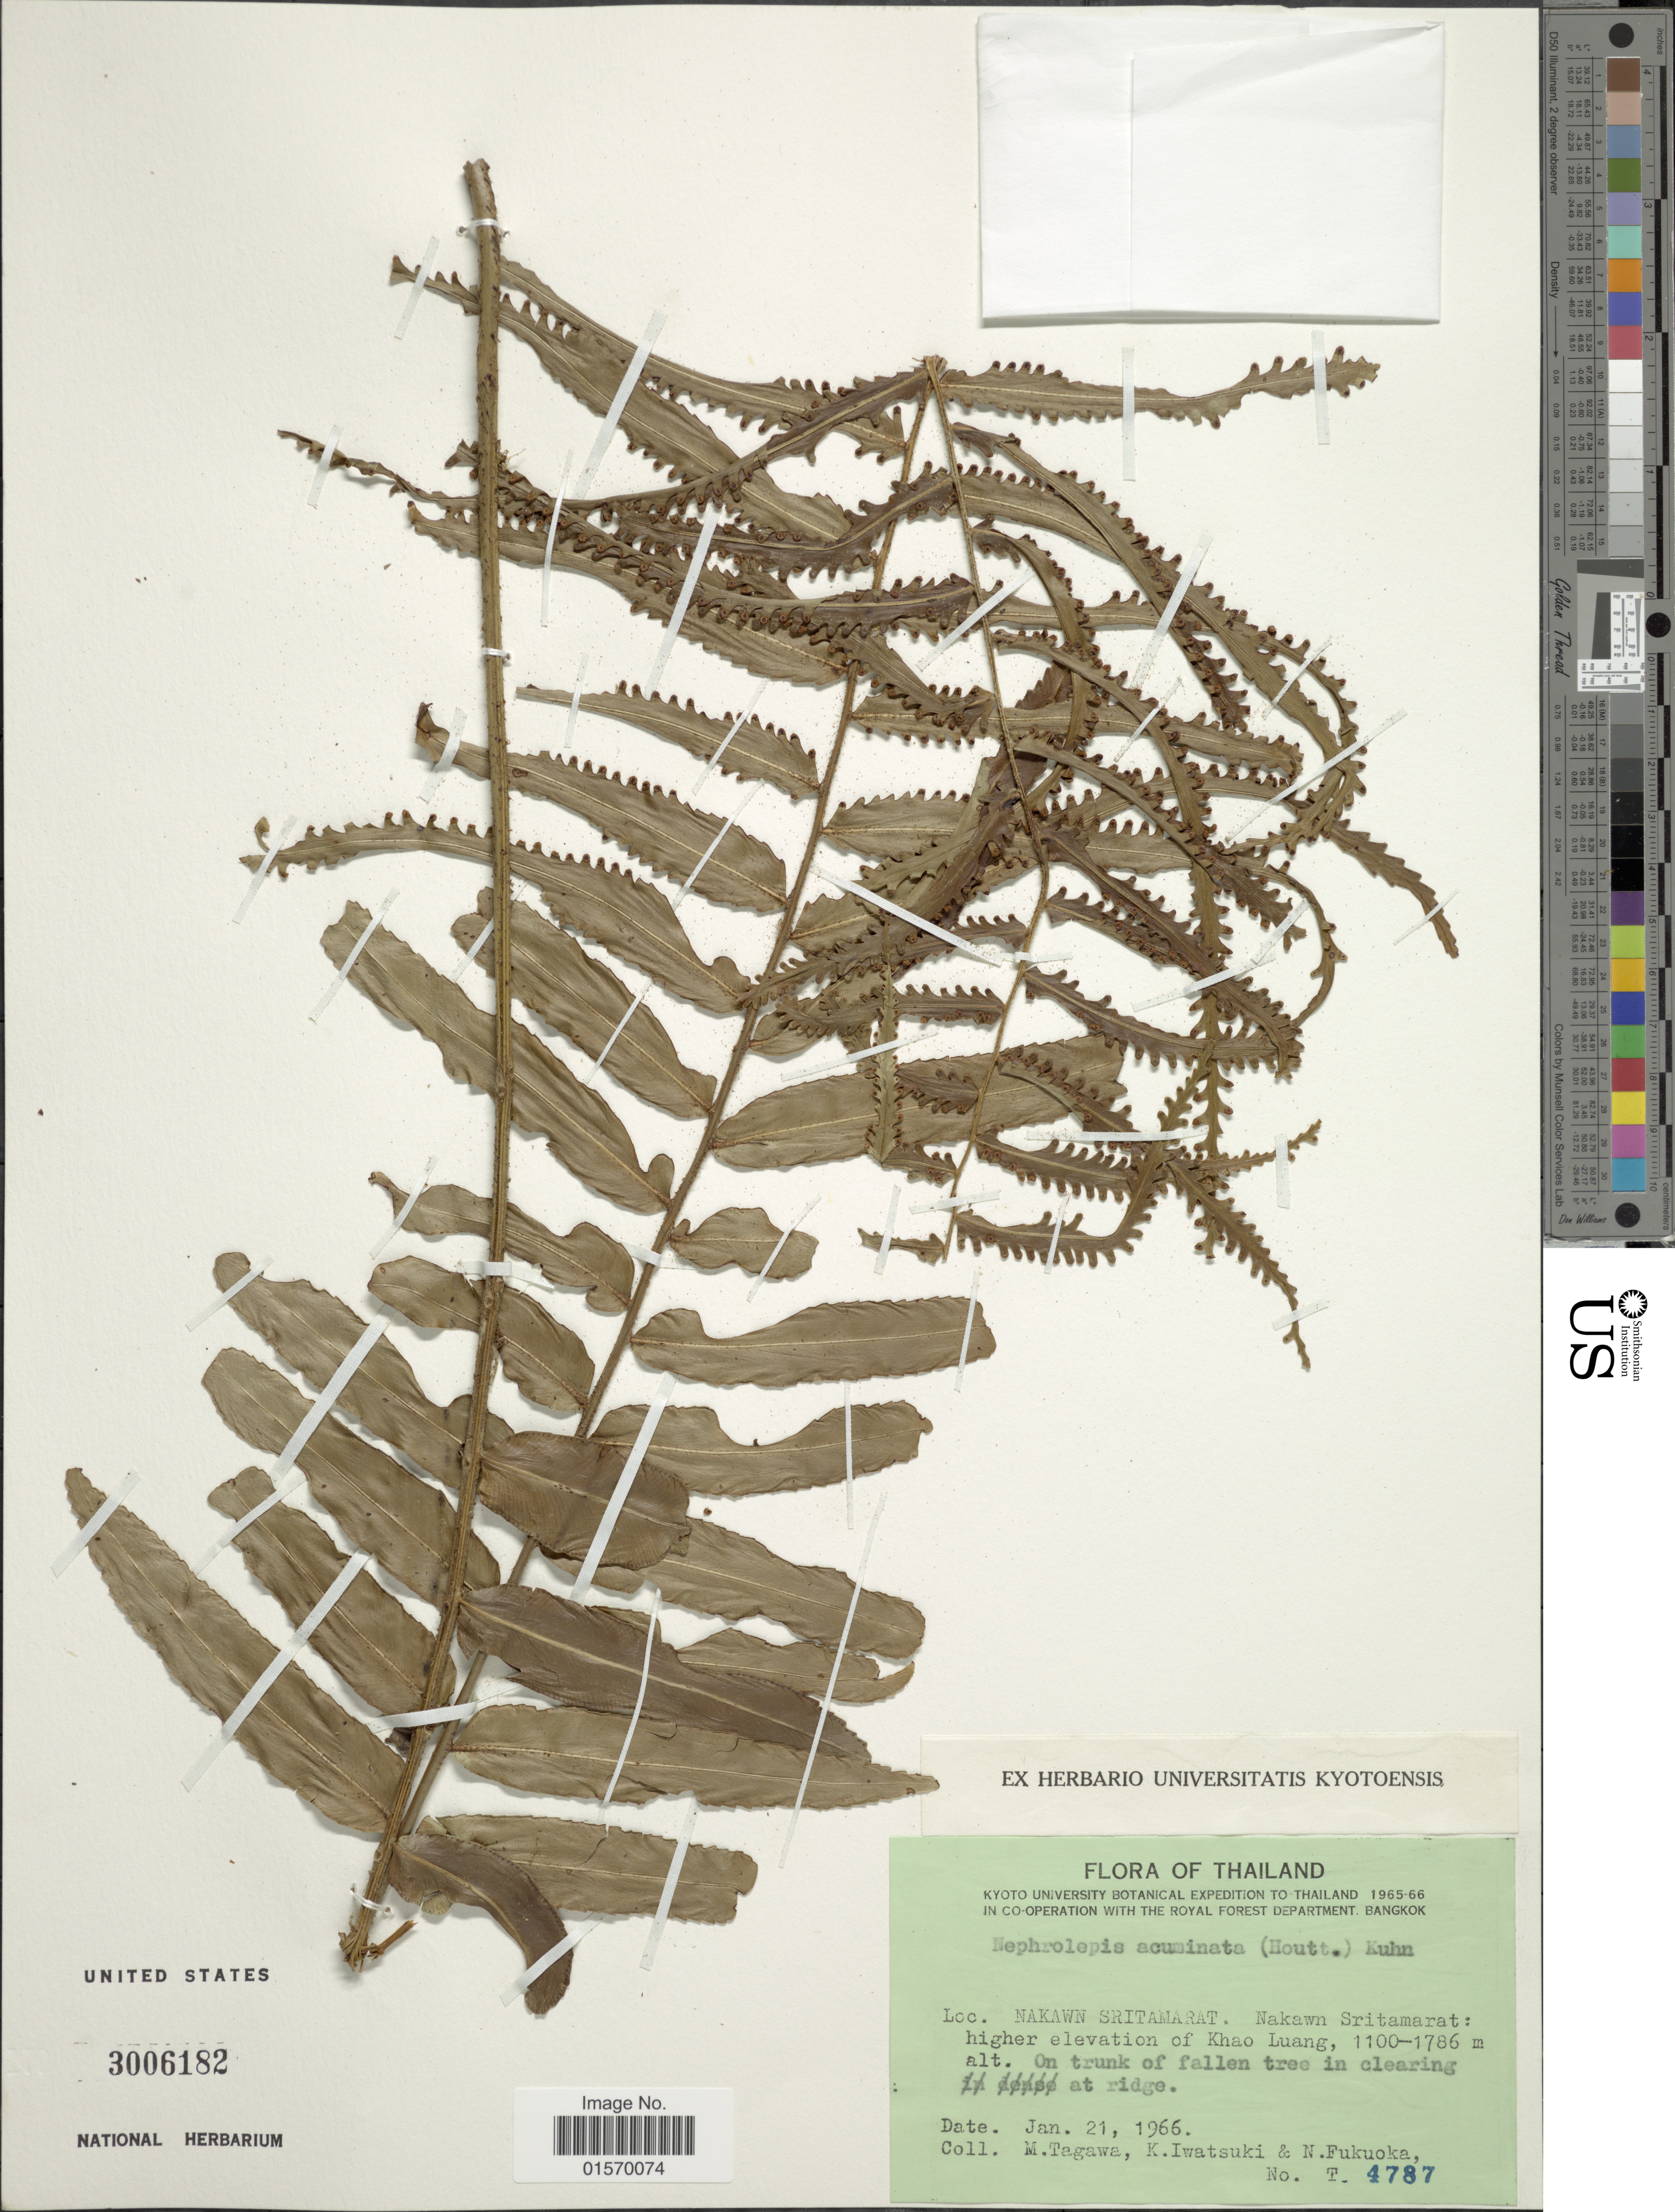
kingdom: Plantae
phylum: Tracheophyta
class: Polypodiopsida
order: Polypodiales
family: Nephrolepidaceae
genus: Nephrolepis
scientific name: Nephrolepis acuminata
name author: (Houtt.) Kuhn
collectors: M. Tagawa, K. Iwatsuki & N. Fukuoka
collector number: T-4787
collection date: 1966-01-21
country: Malaysia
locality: Nakawn Sritamarat. Nakawn Sritamarat: higher elevation of Khao Luang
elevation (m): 1100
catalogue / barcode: US 3006182